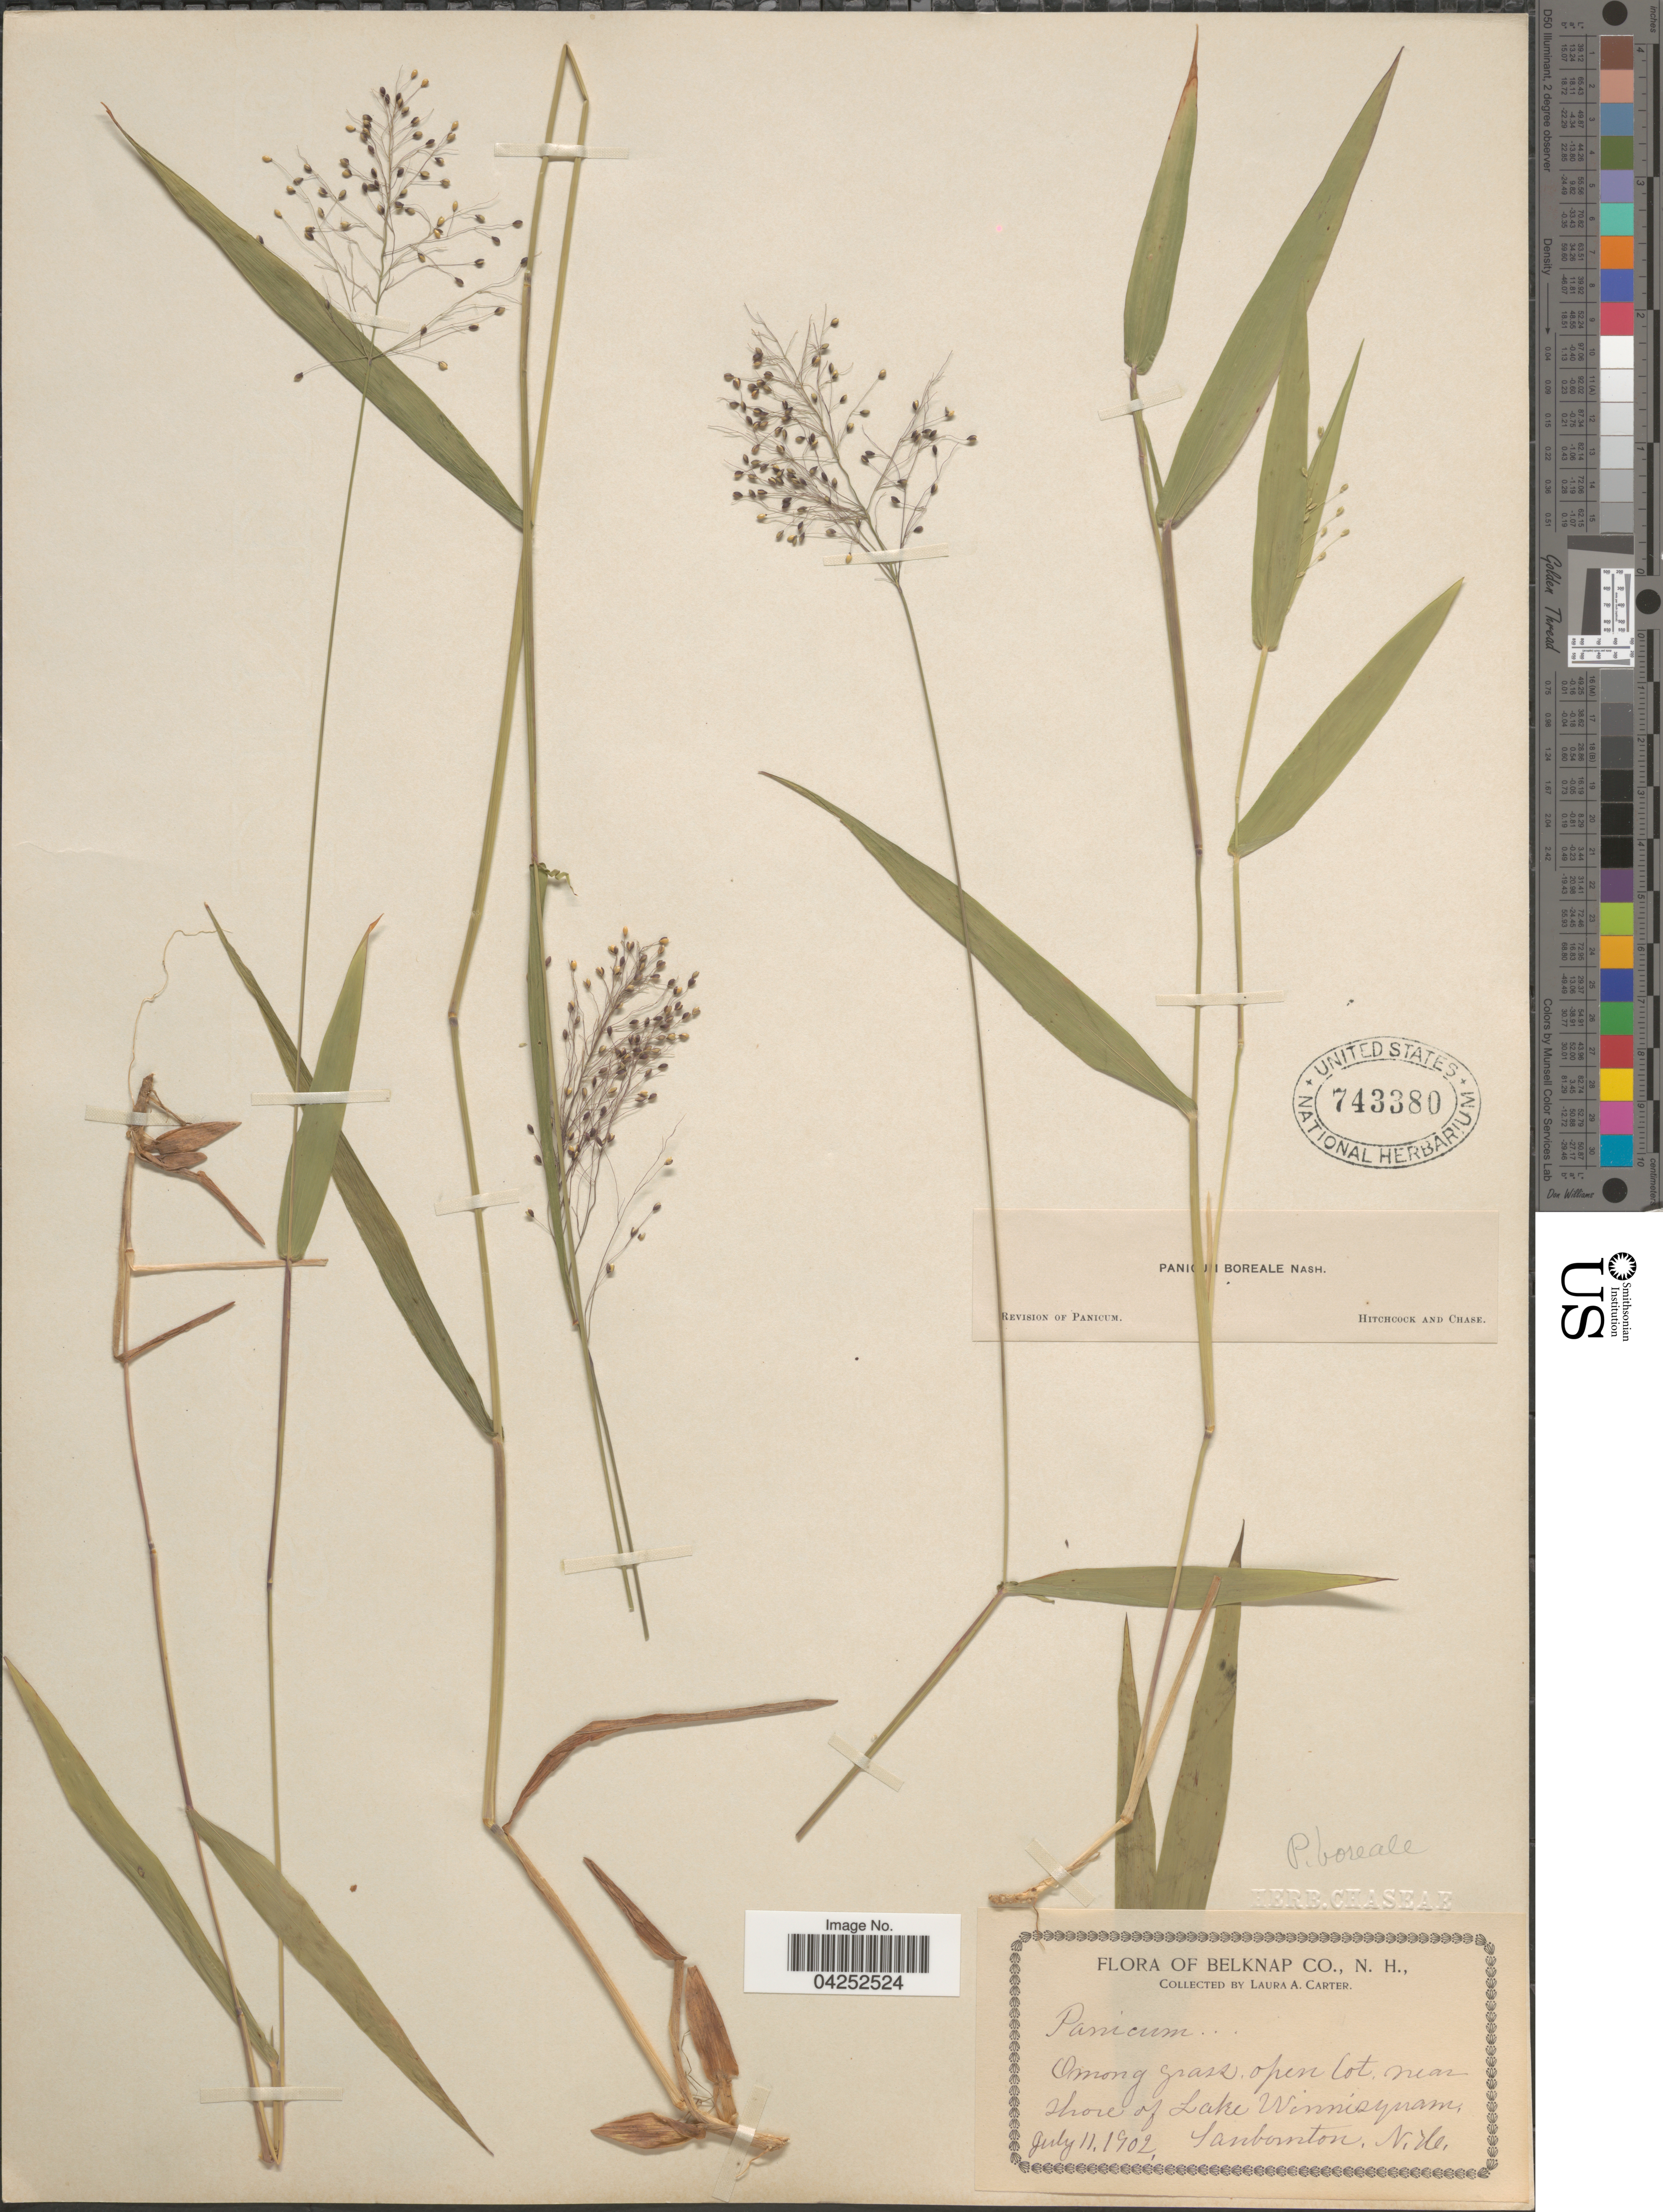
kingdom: Plantae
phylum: Tracheophyta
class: Liliopsida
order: Poales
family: Poaceae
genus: Dichanthelium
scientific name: Dichanthelium boreale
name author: (Nash) Freckmann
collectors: L. Carter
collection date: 1902-07-11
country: United States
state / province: New Hampshire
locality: Belknap Co. Among grass, open lot, near shore of Lake Winnisquam, Sanbornton.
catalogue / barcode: US 743380